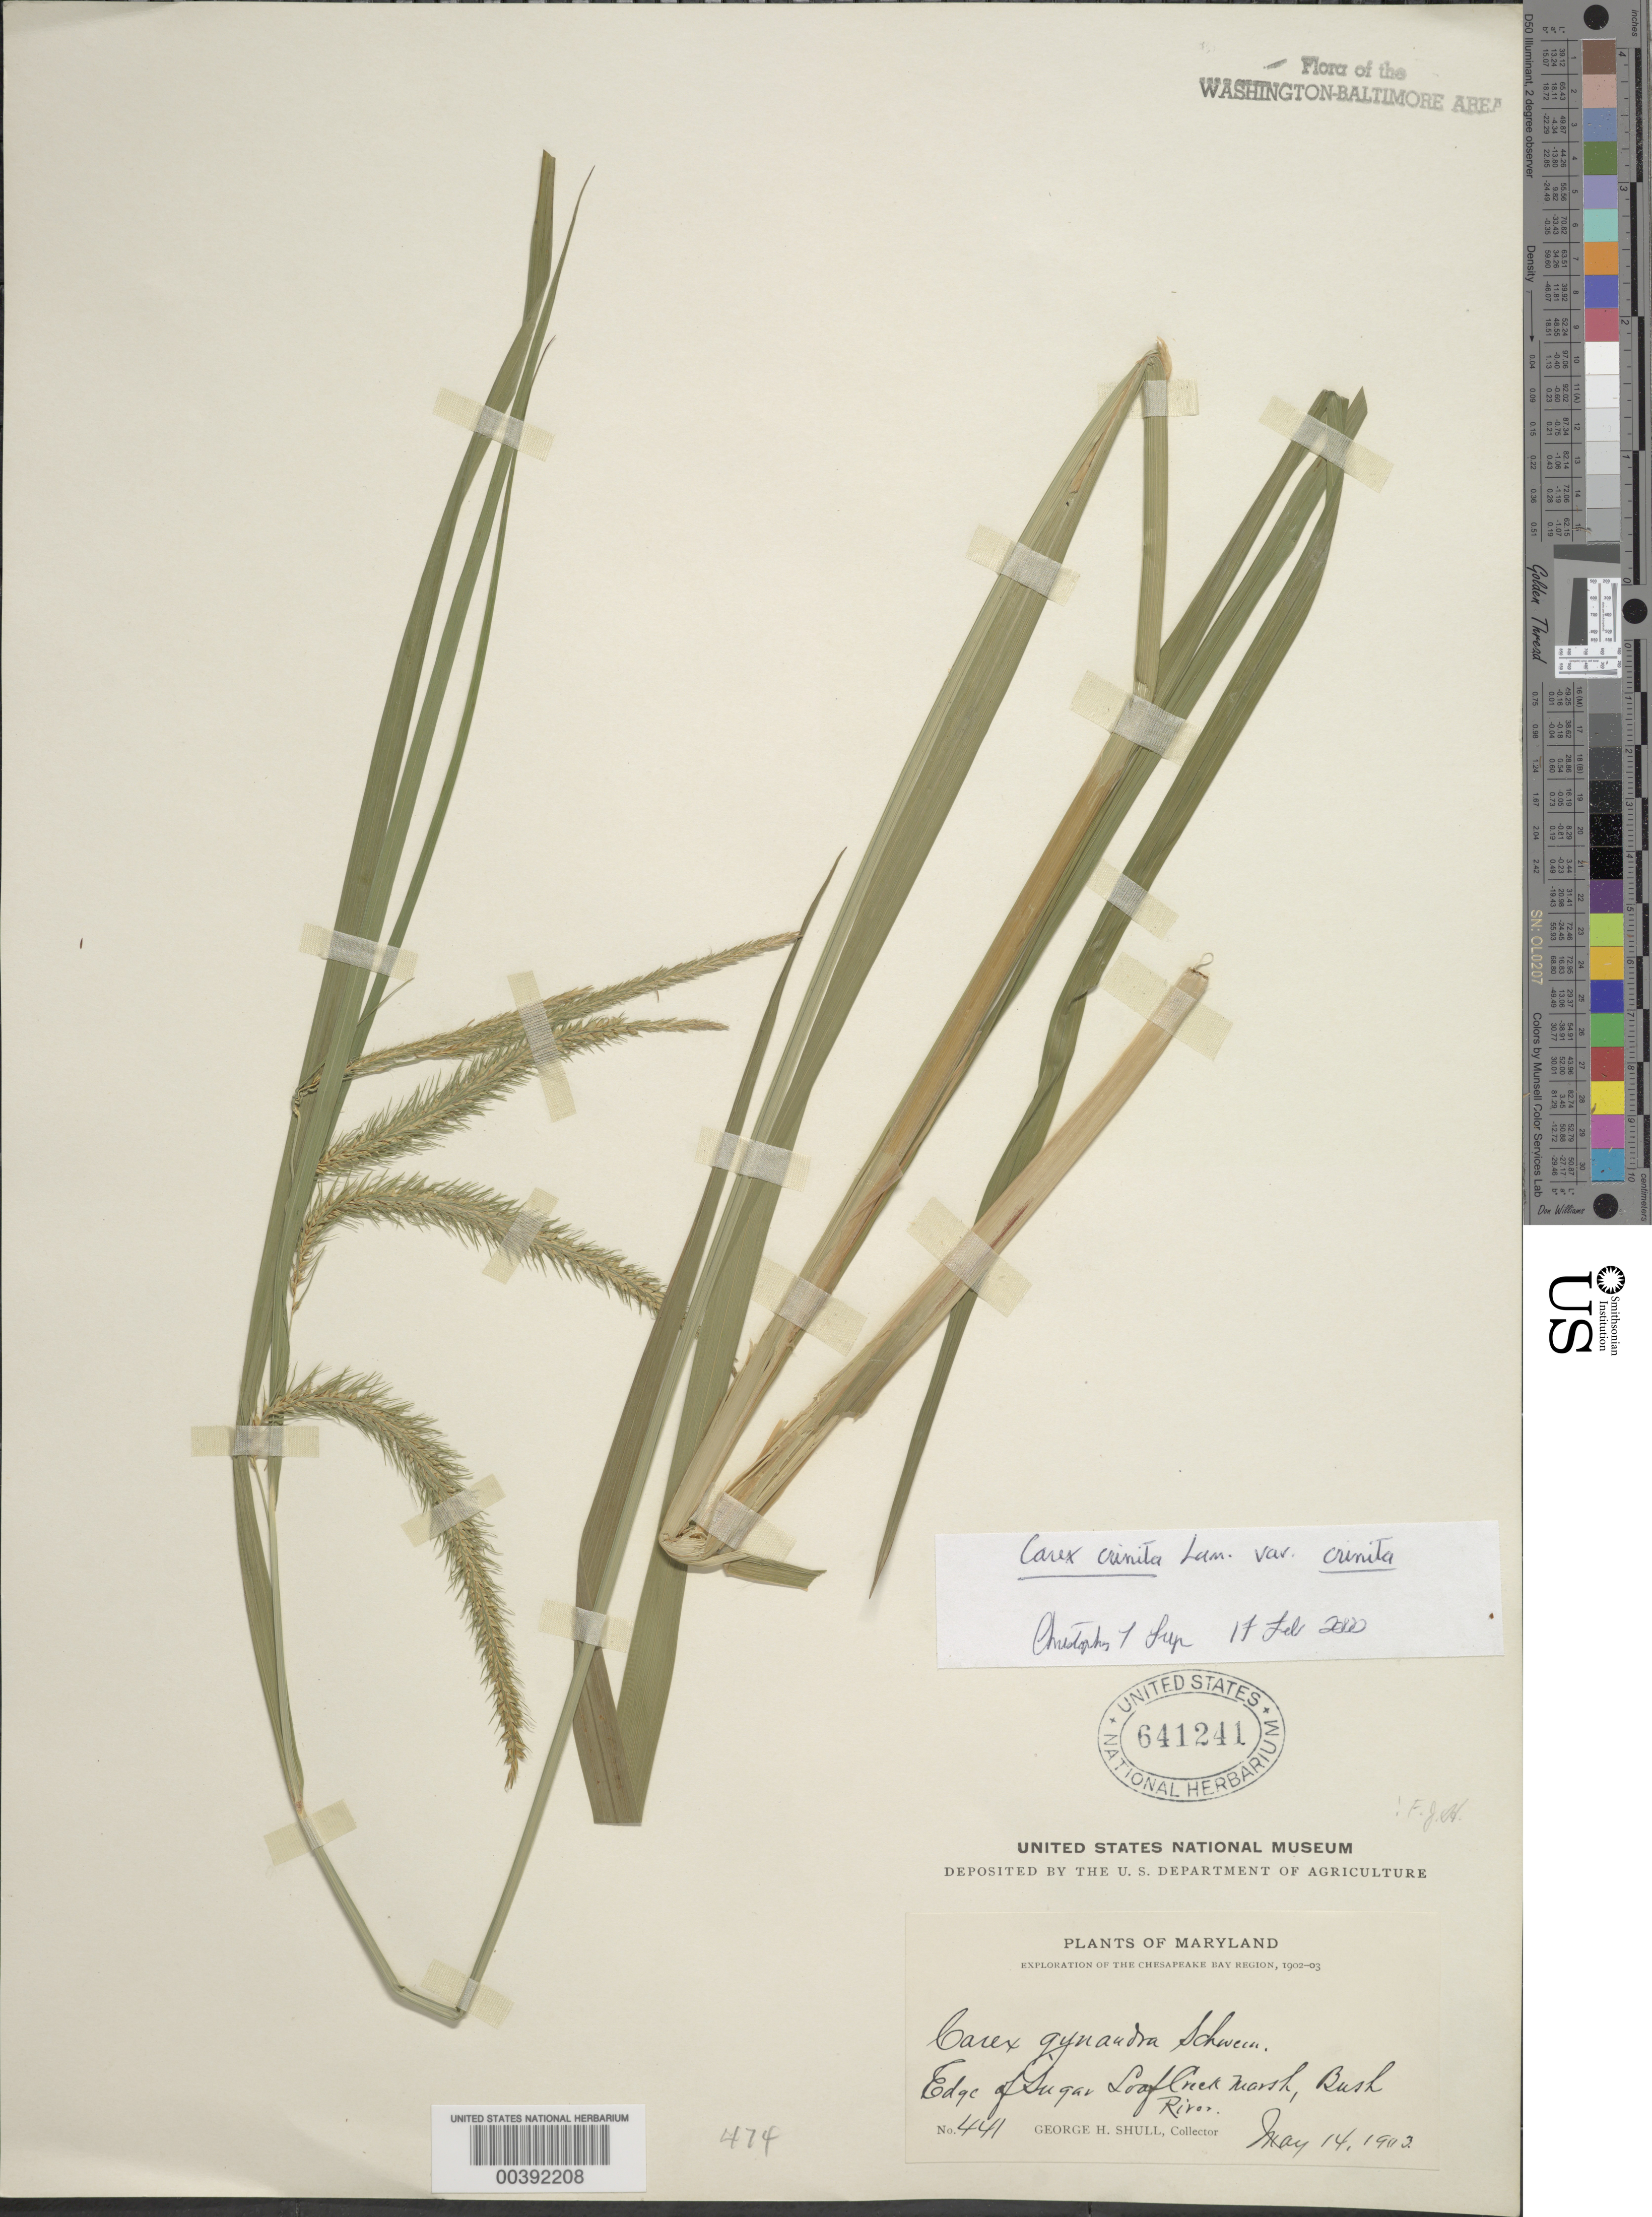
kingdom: Plantae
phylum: Tracheophyta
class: Liliopsida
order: Poales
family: Cyperaceae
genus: Carex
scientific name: Carex crinita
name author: Lam.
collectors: G. H. Shull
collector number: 441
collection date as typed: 14 May 1903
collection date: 1903-05-14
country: United States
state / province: Maryland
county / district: Harford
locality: Sugar Loaf Creek Marsh, Bush River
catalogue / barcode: US 641241